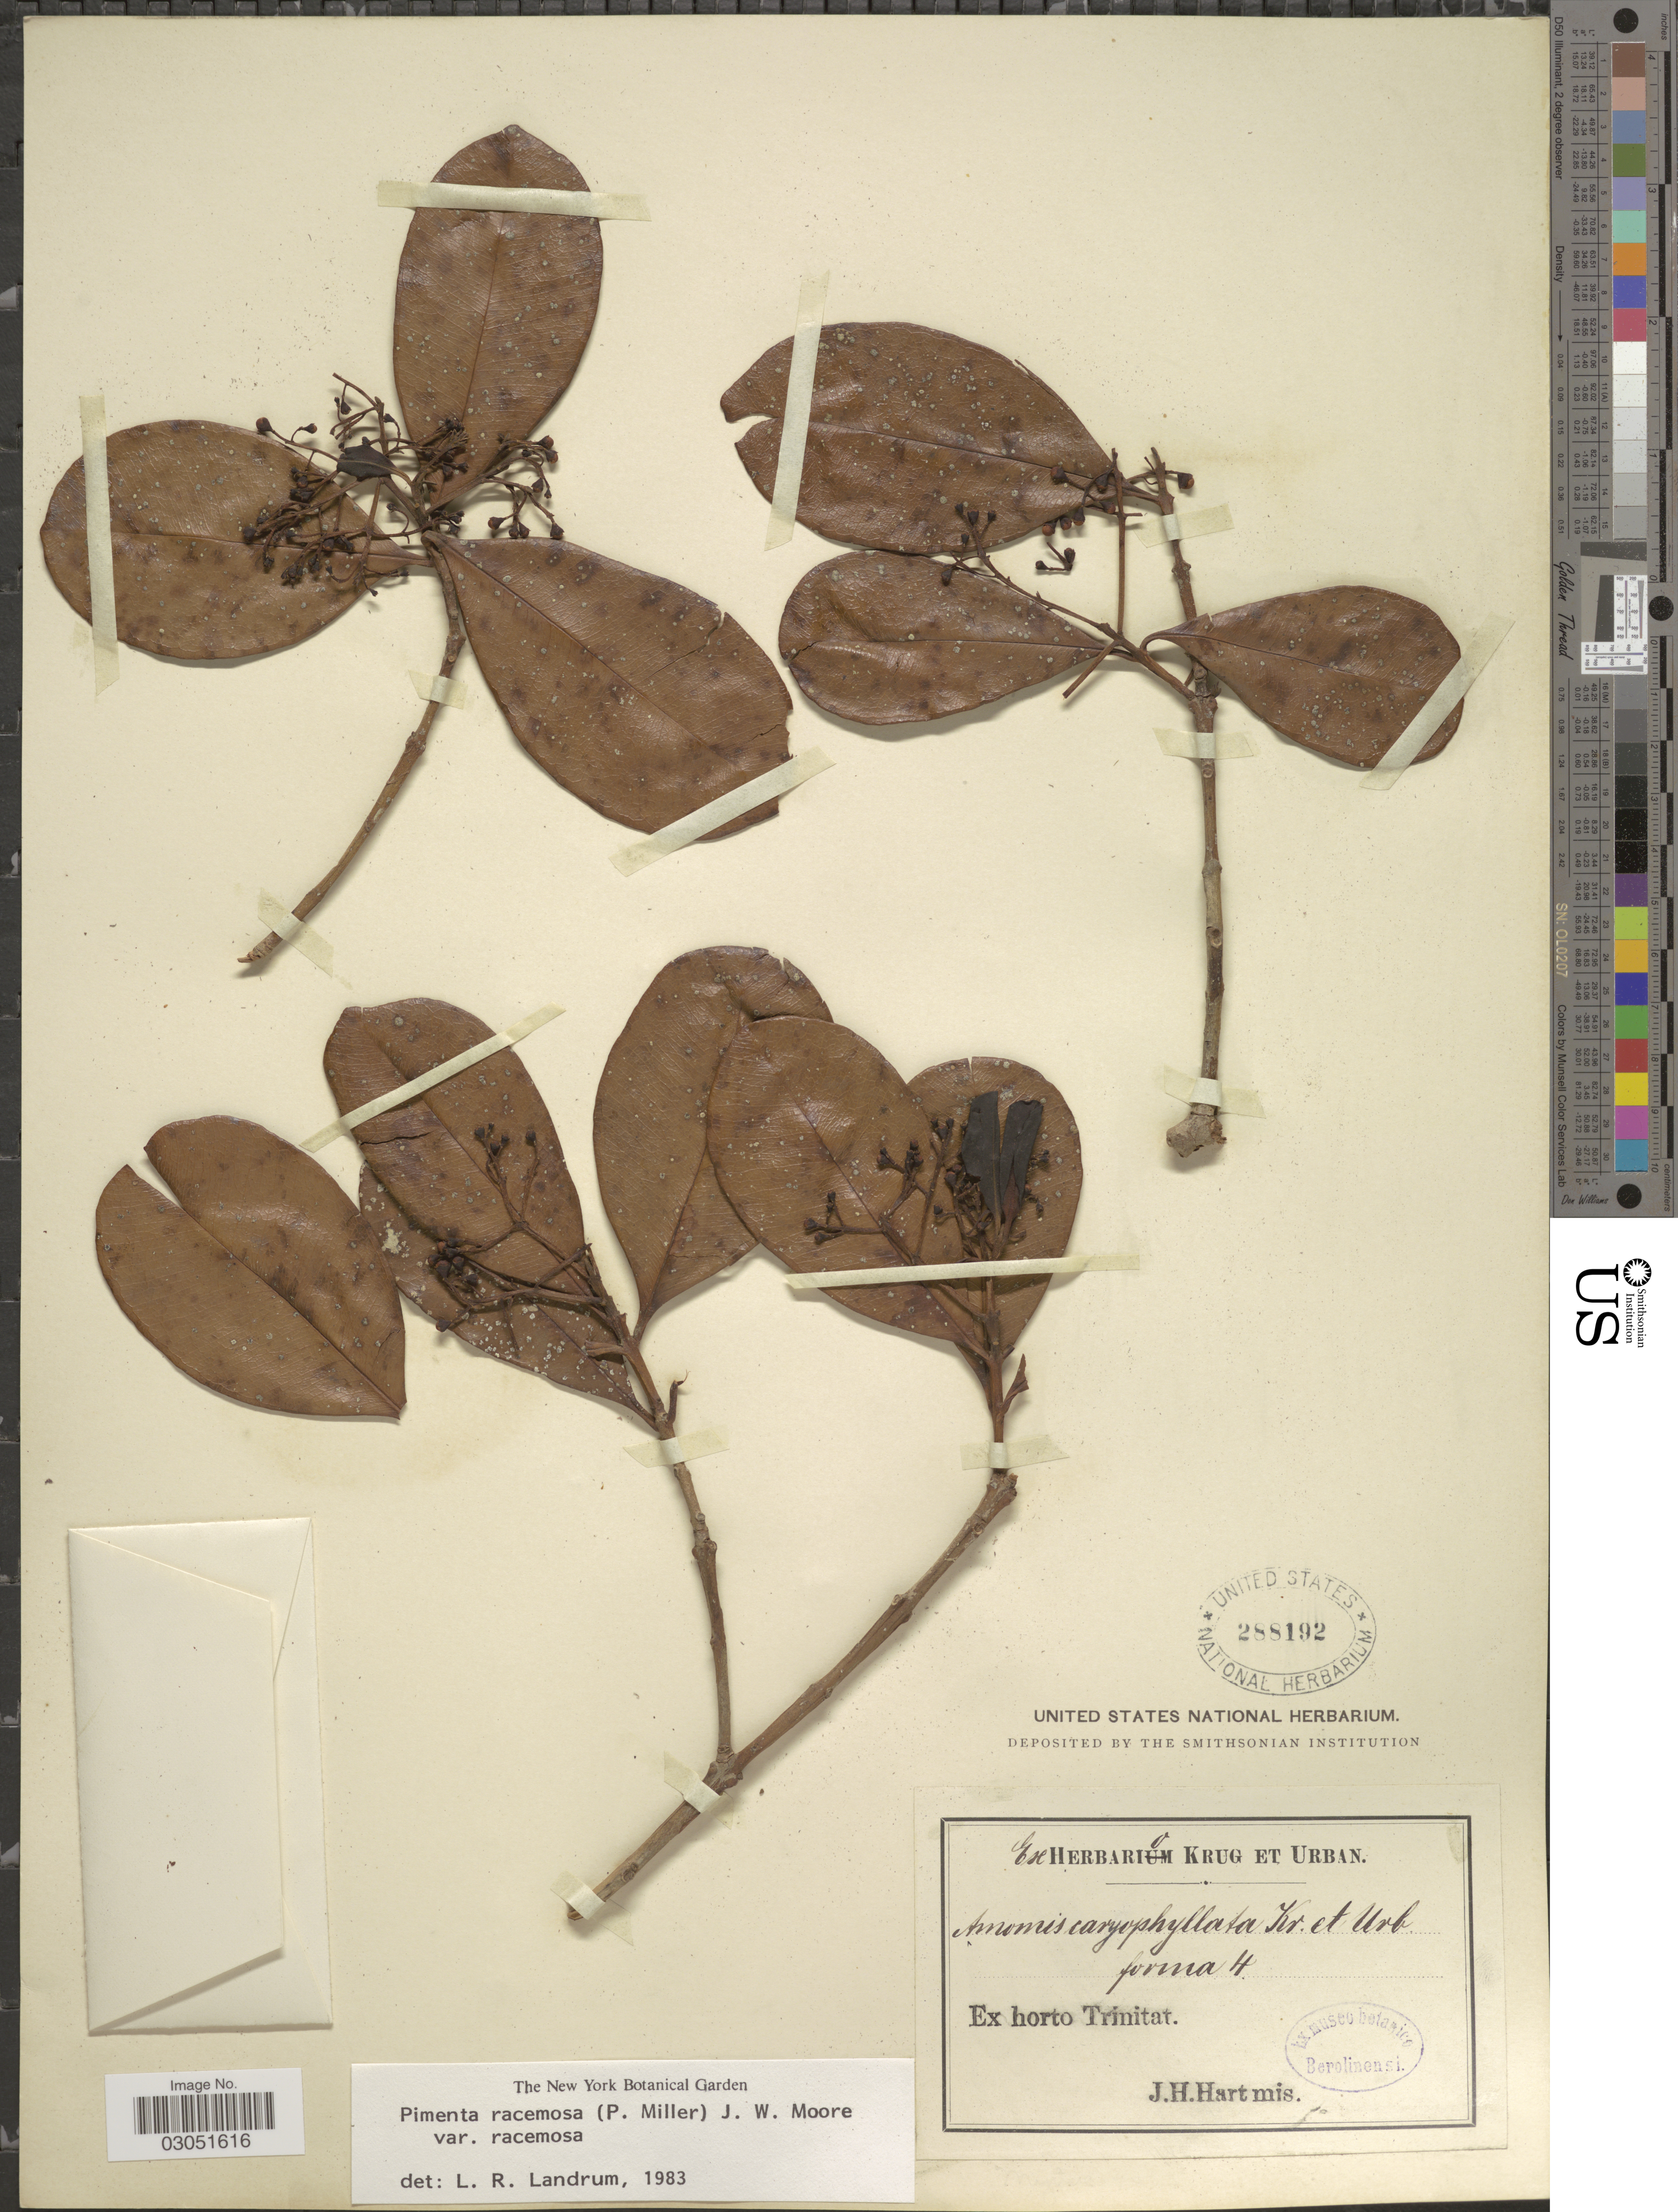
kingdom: Plantae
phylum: Tracheophyta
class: Magnoliopsida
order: Myrtales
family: Myrtaceae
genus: Pimenta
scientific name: Pimenta racemosa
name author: (Mill.) J.W. Moore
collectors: J. H. Hart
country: Trinidad and Tobago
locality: Ex horto Trinitat.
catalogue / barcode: US 288192